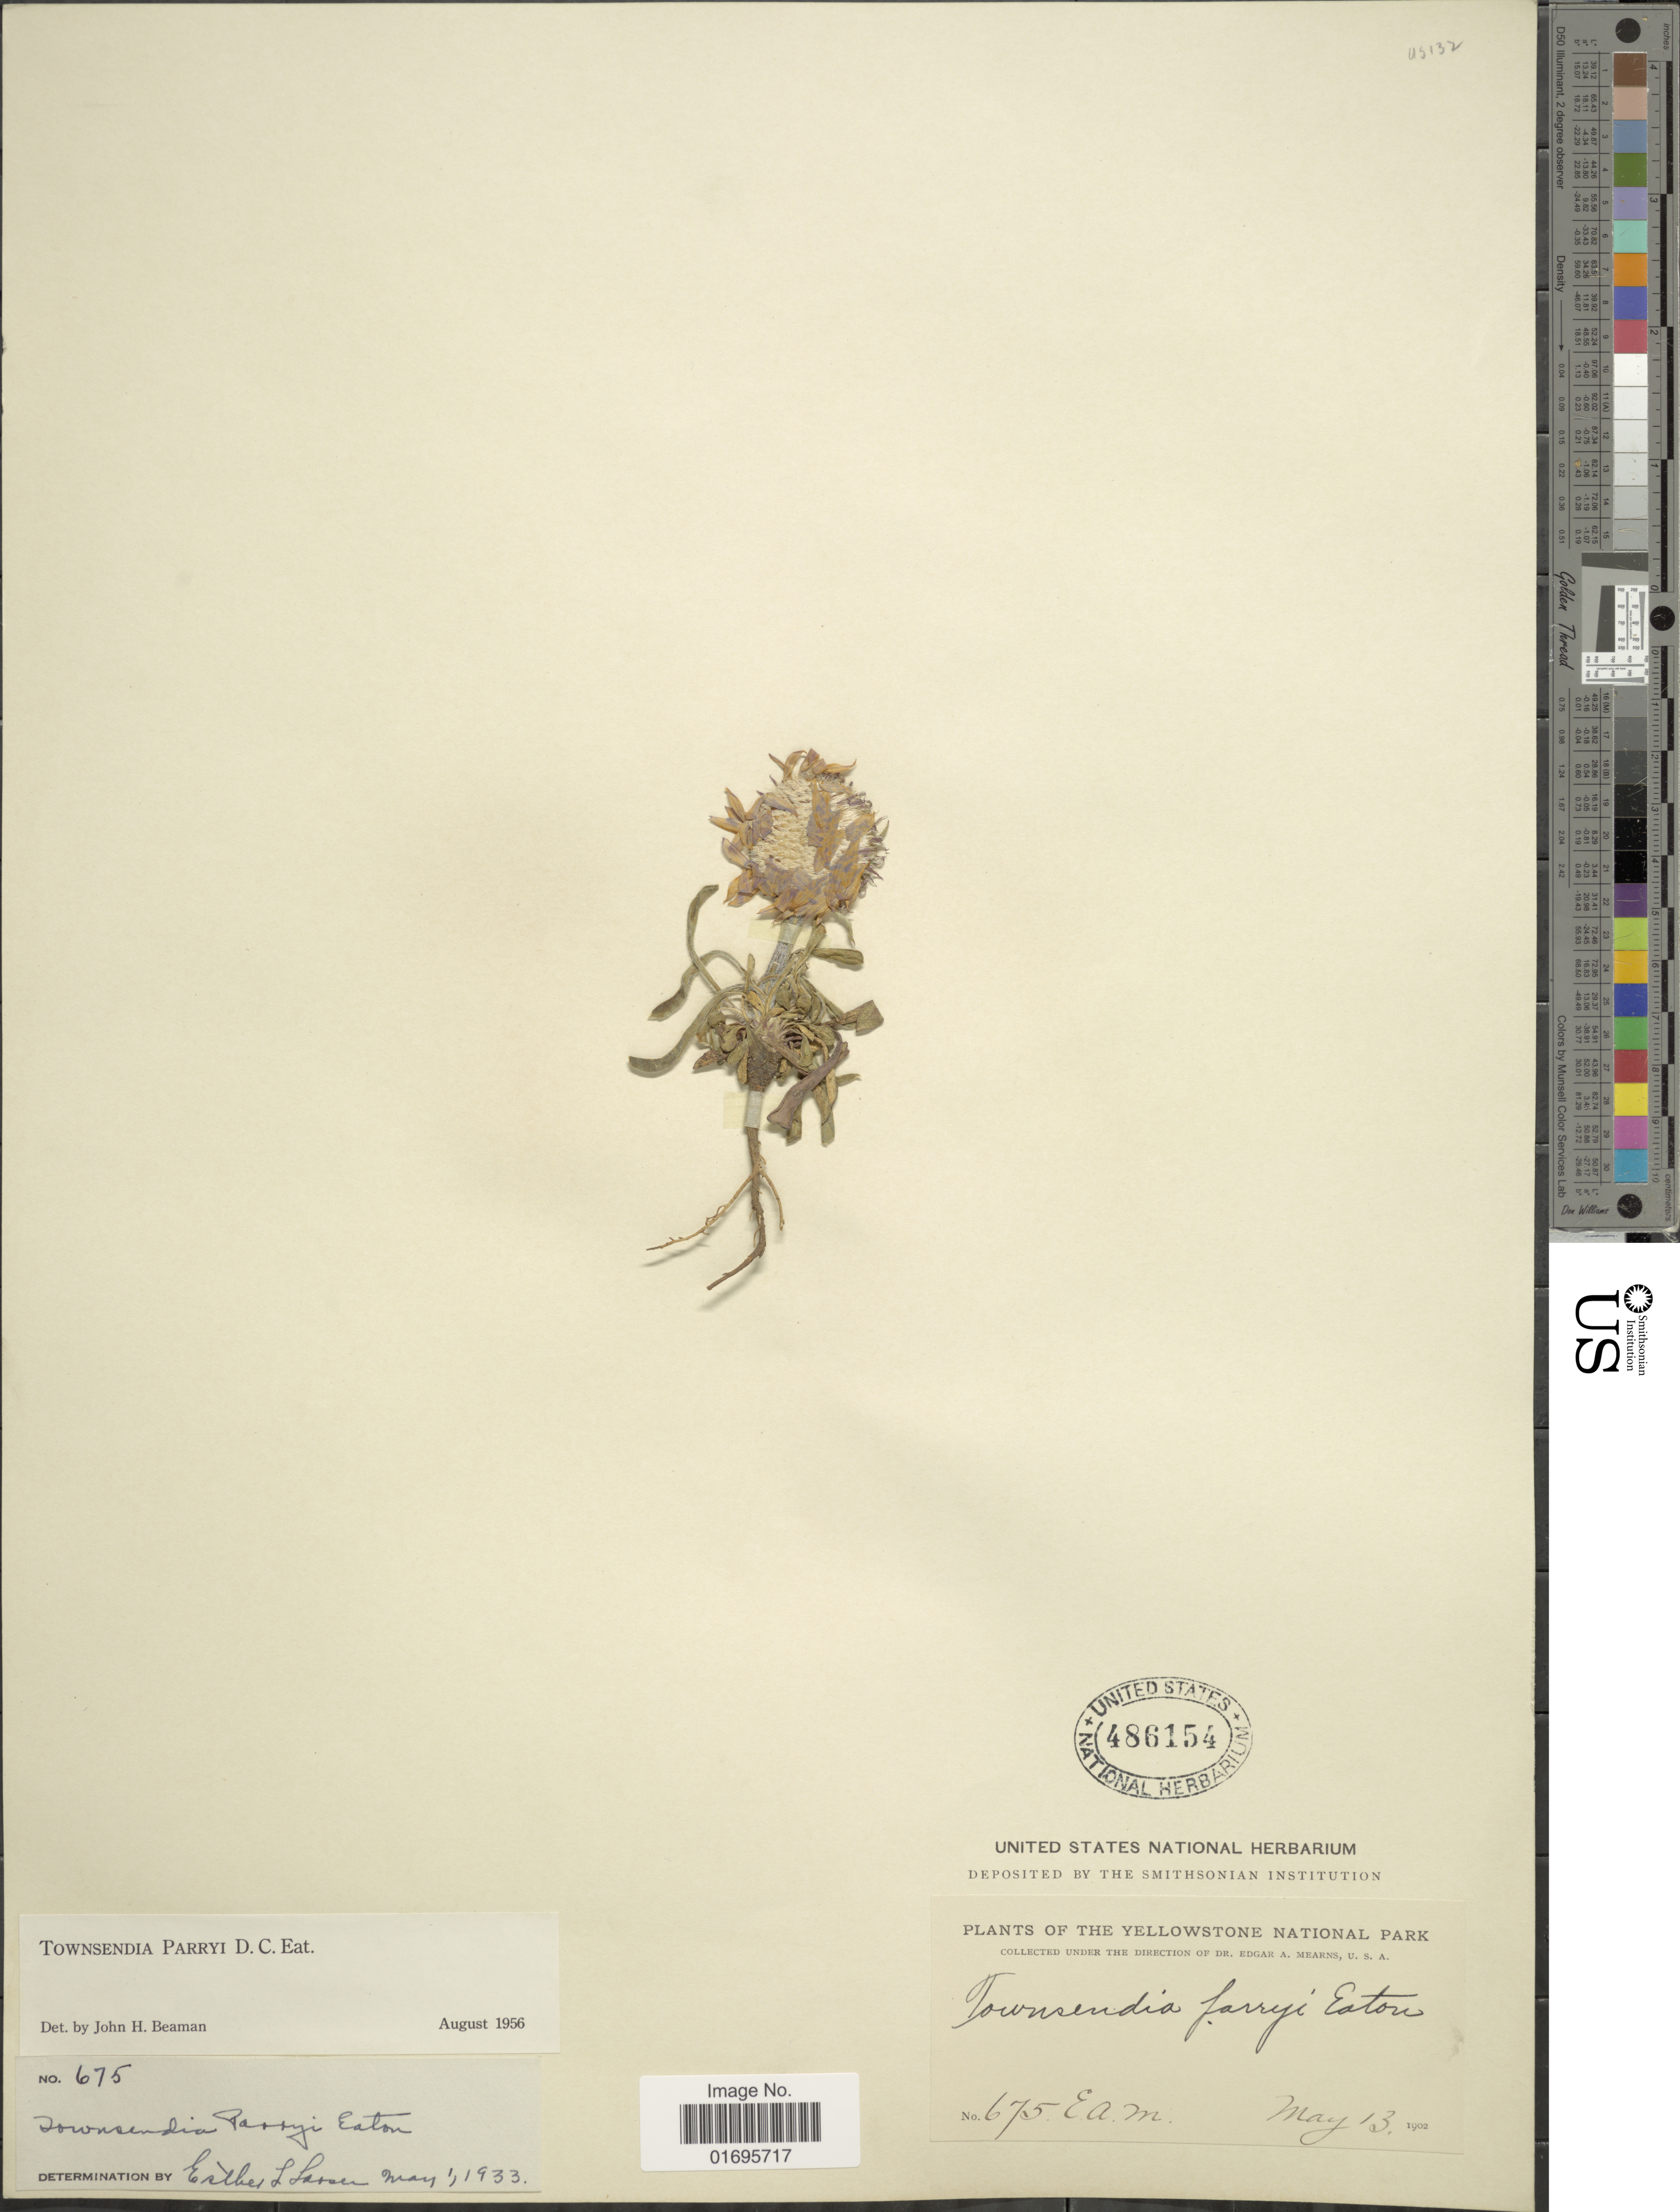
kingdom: Plantae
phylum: Tracheophyta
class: Magnoliopsida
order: Asterales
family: Asteraceae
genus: Townsendia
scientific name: Townsendia parryi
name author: D.C. Eaton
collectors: E. A. Mearns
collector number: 675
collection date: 1902-05-13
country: United States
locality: Yellowstone National Park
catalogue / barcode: US 486154